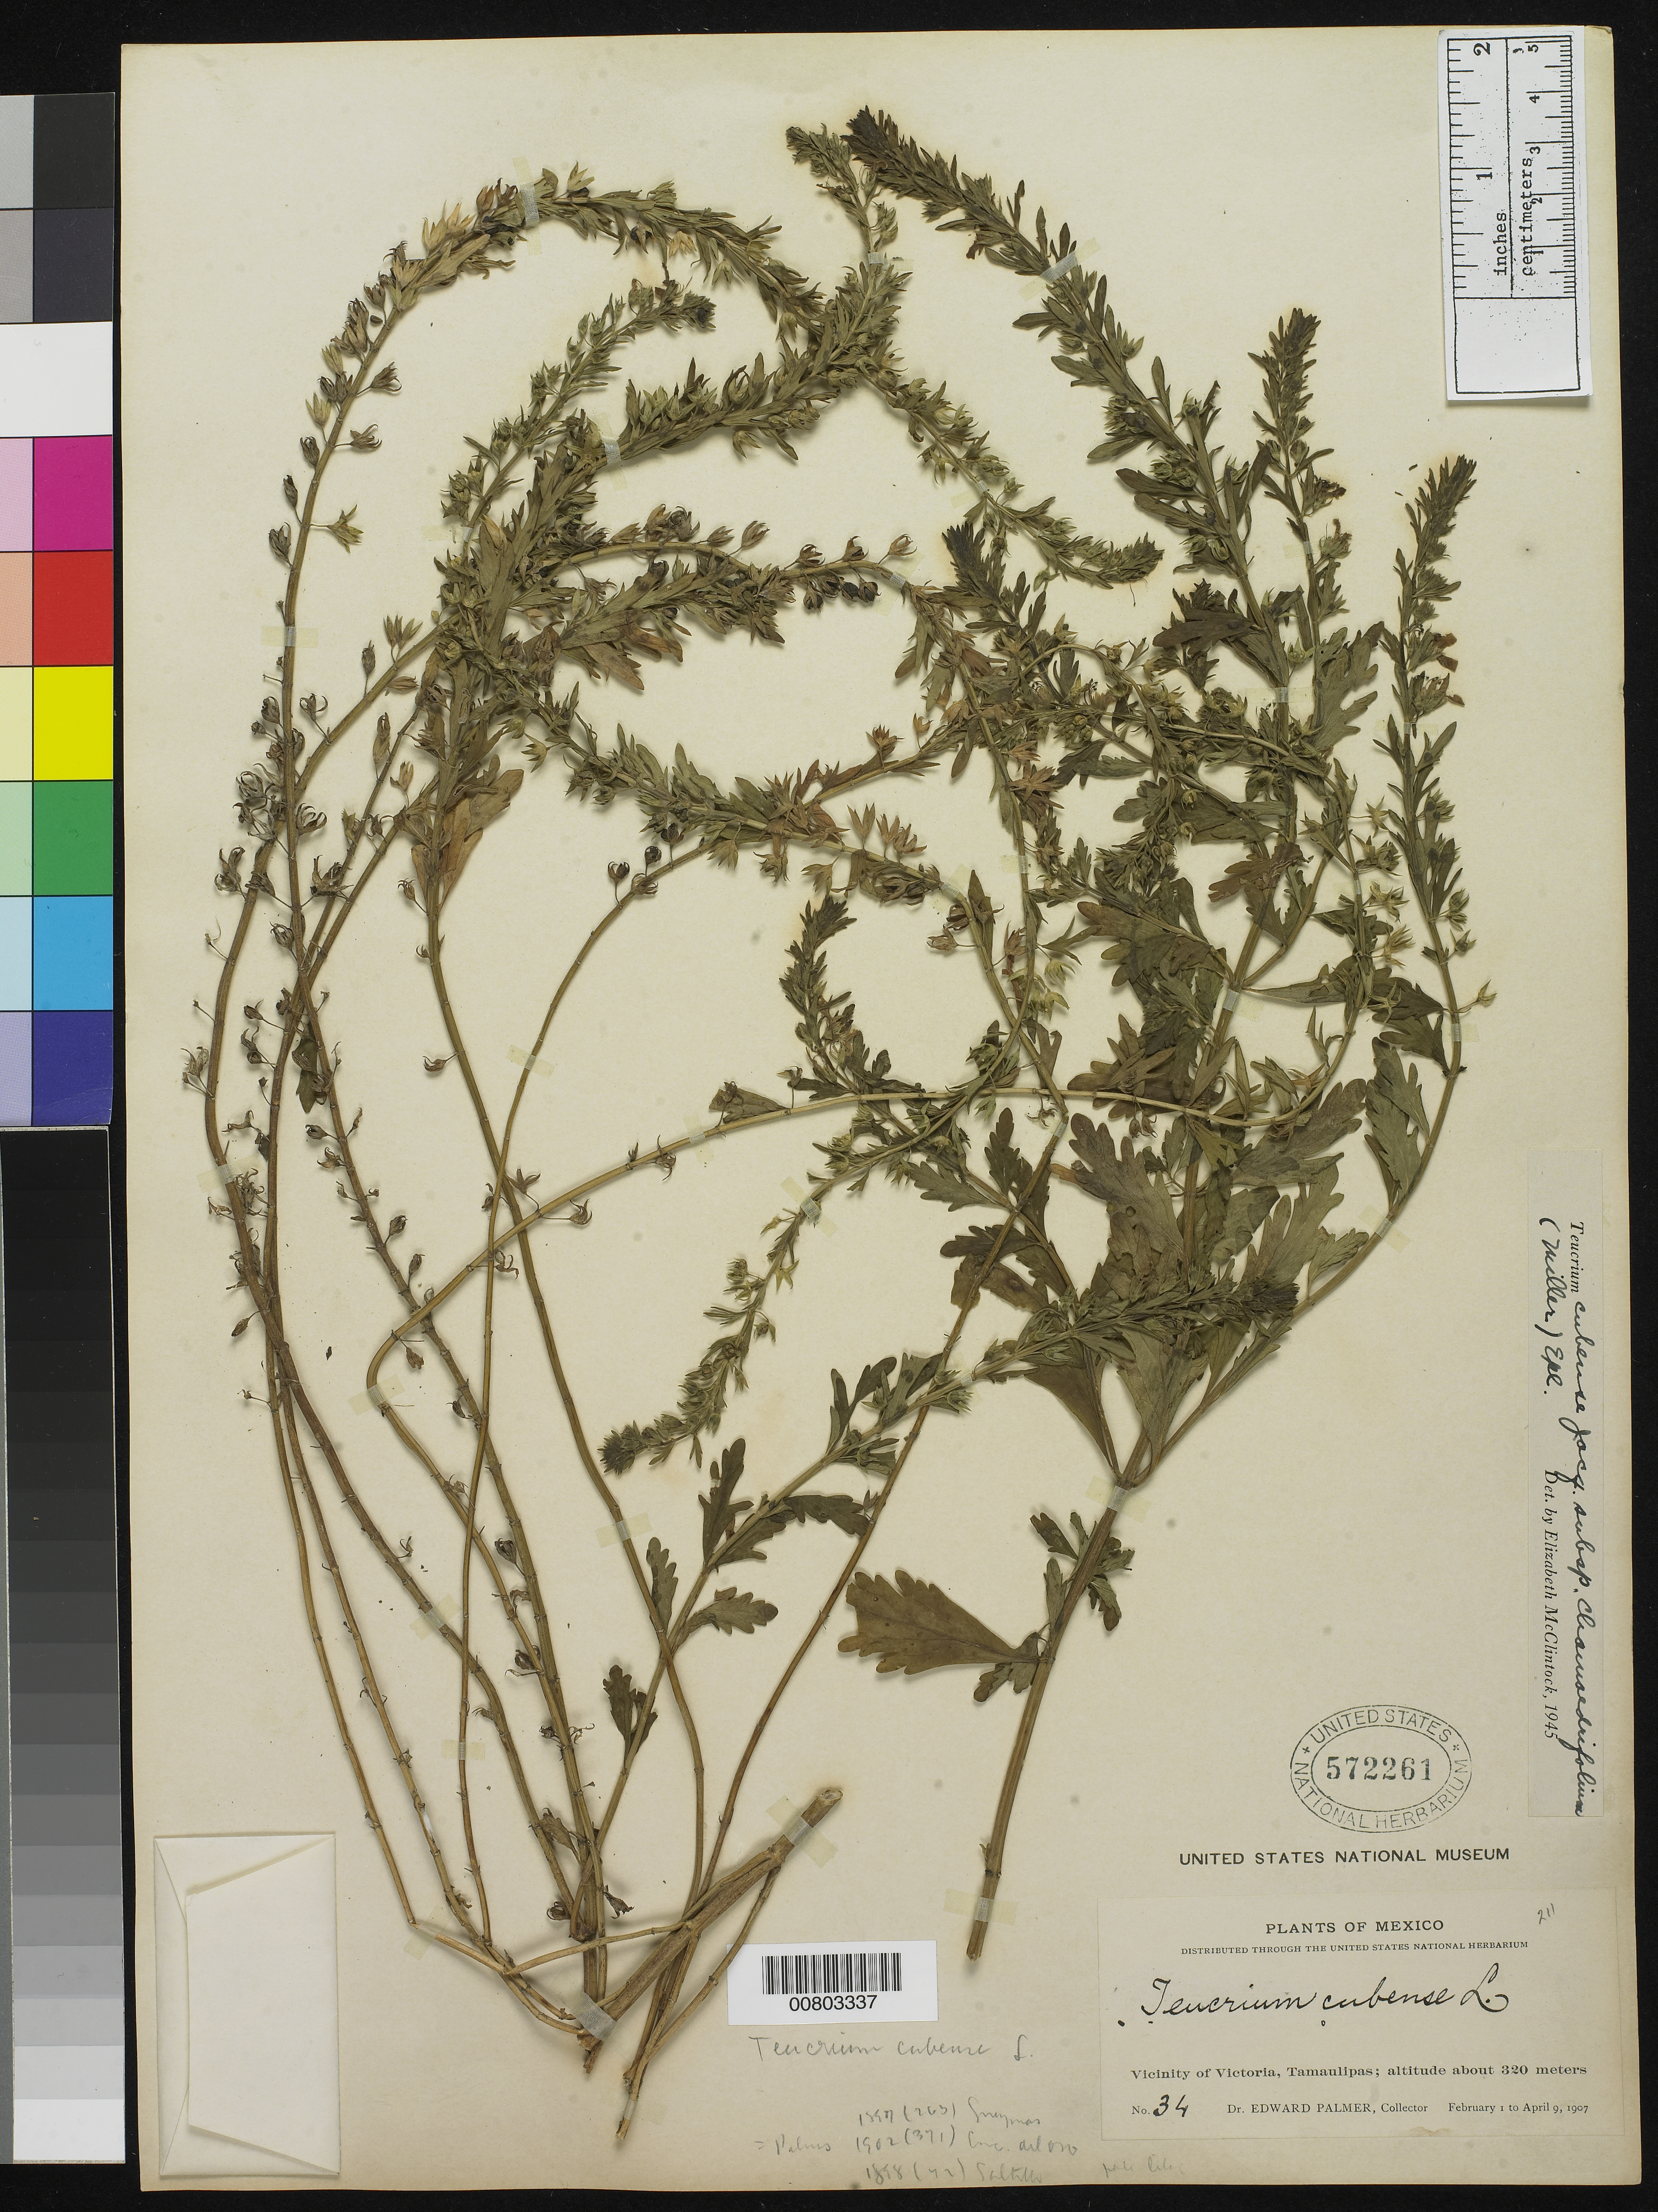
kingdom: Plantae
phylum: Tracheophyta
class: Magnoliopsida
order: Lamiales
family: Lamiaceae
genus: Teucrium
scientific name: Teucrium cubense subsp. chamaedrifolium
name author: Jacq.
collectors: E. Palmer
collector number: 34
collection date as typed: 01 Feb 1907 to 09 Apr 1907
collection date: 1907-02-01/1907-04-09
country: Mexico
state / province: Tamaulipas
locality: Vicinity of Victoria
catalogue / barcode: US 572261